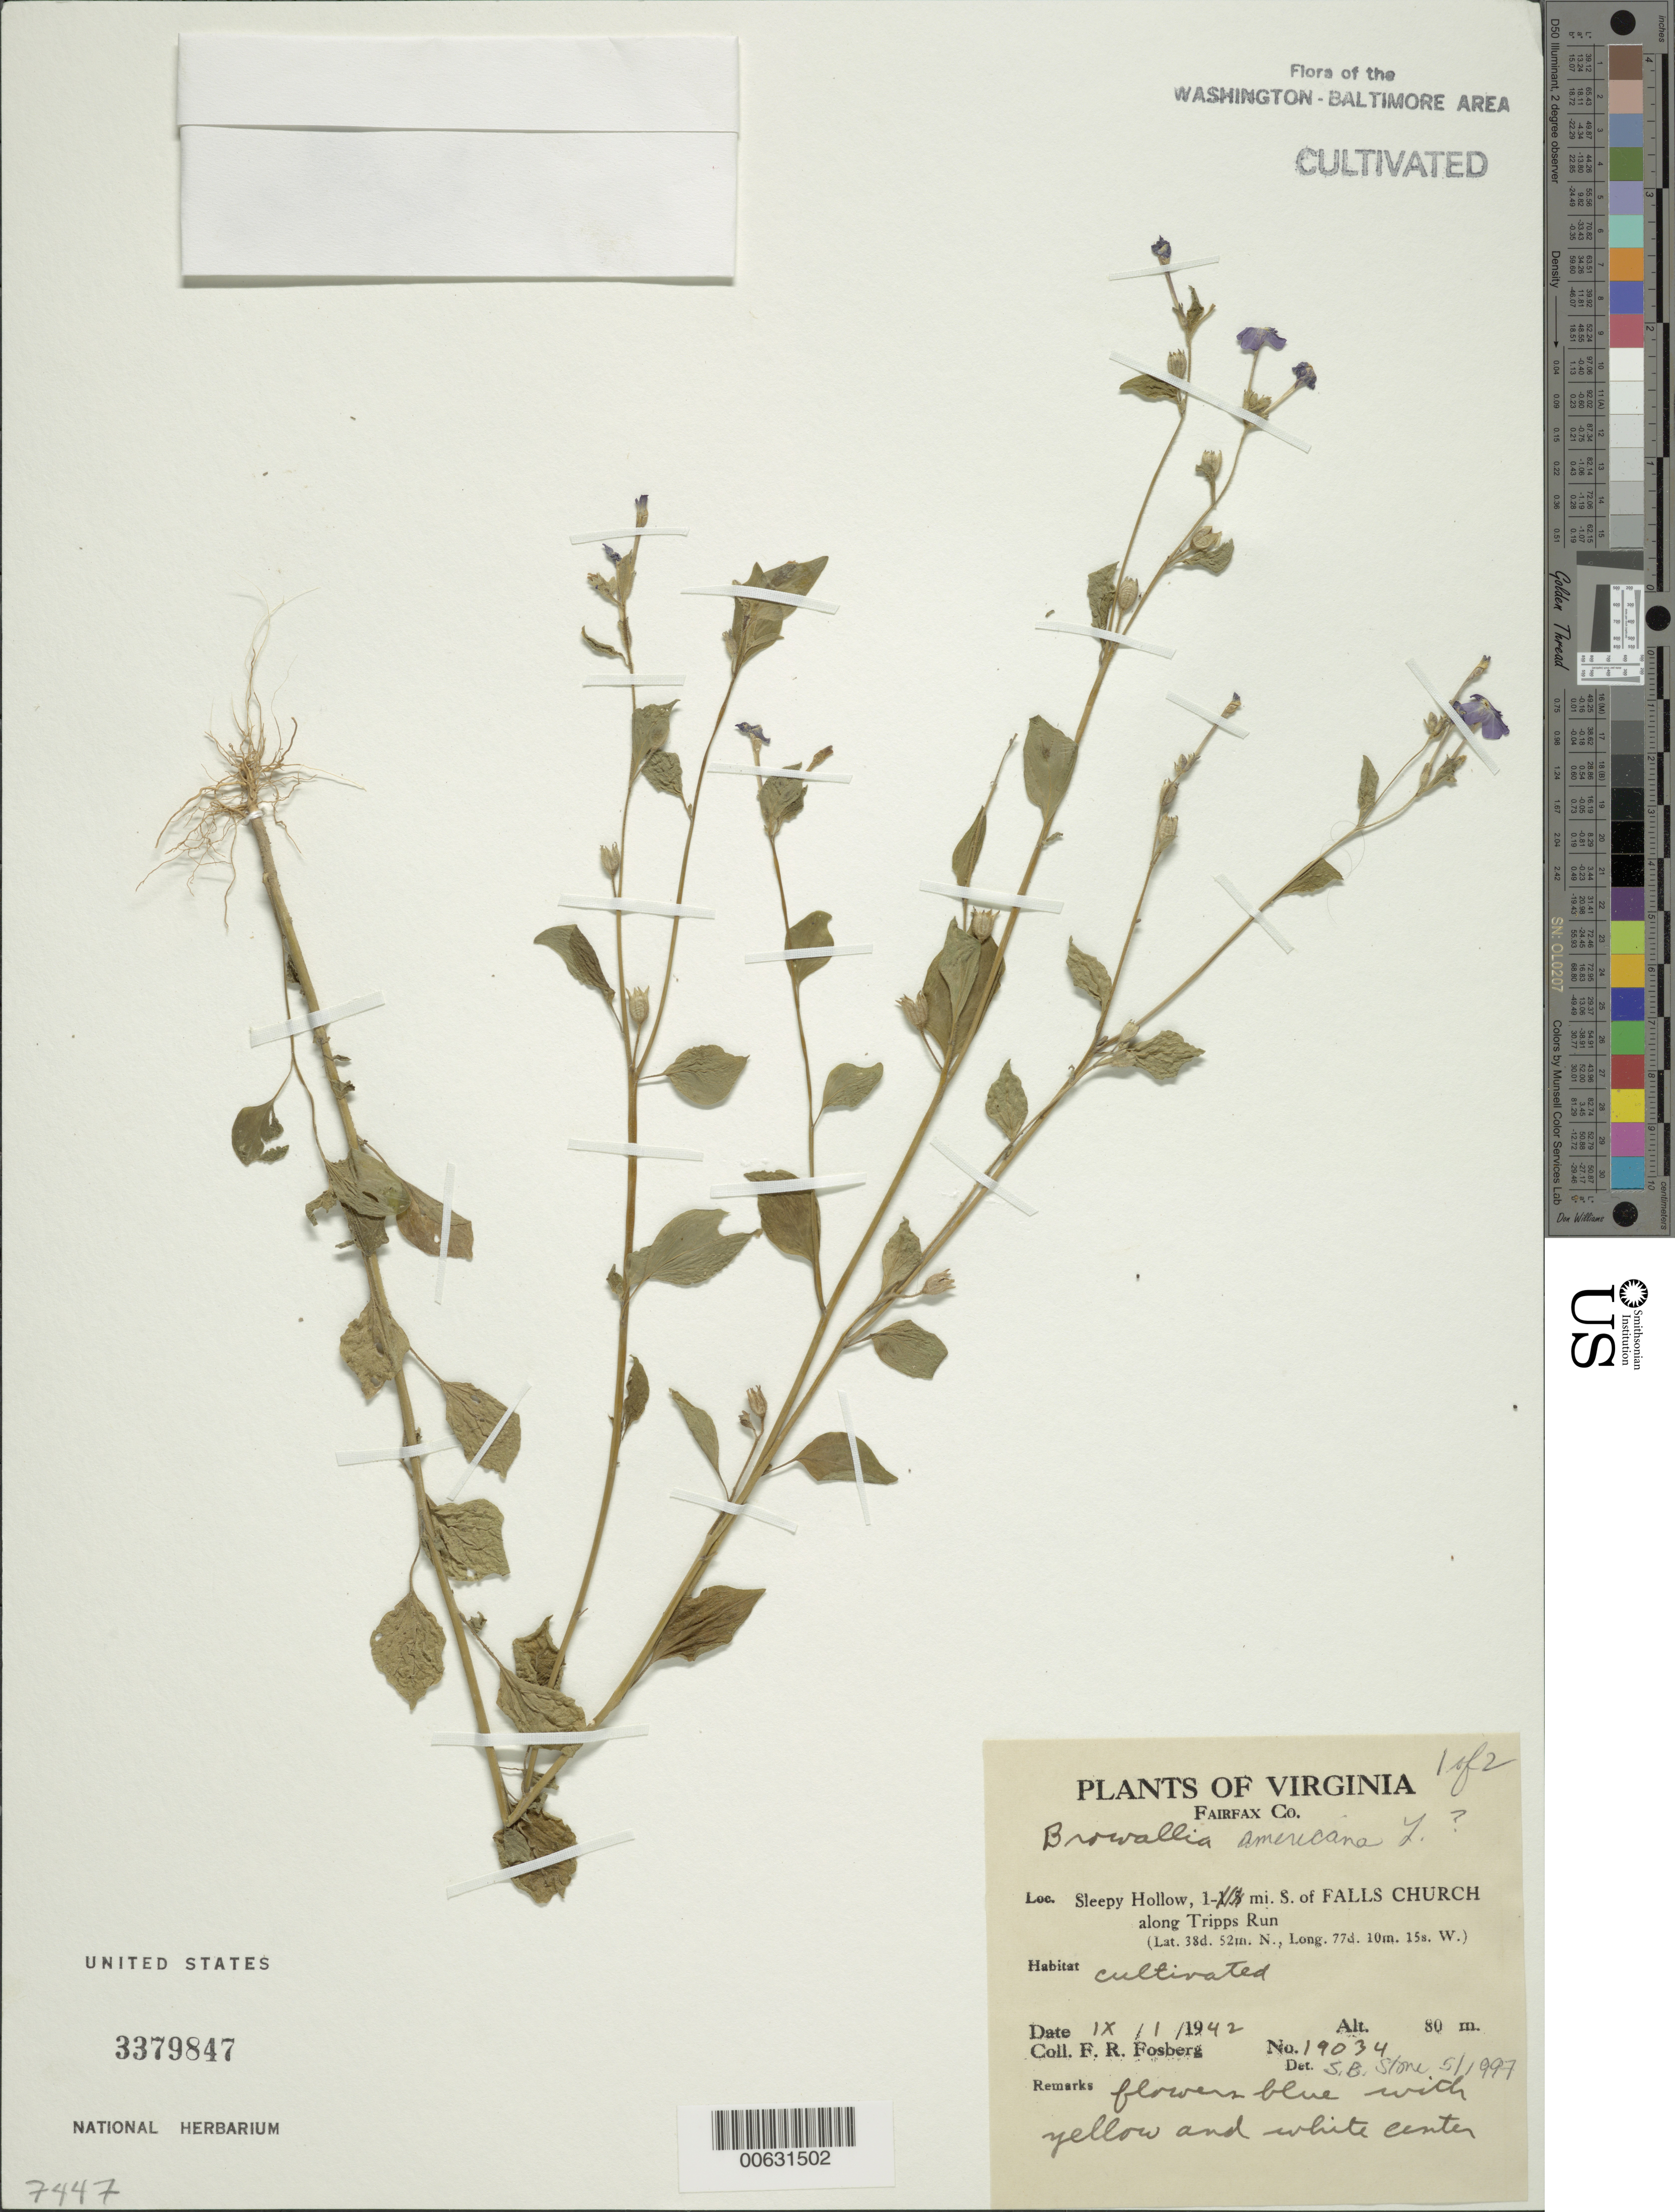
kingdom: Plantae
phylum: Tracheophyta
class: Magnoliopsida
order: Solanales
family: Solanaceae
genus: Browallia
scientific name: Browallia americana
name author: L.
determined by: Stone, S. B.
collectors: F. R. Fosberg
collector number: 19034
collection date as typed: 01 Sep 1942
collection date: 1942-09-01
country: United States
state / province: Virginia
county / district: Fairfax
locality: Sleepy Hollow, 1 mi S of Falls Church, along Tripps Run.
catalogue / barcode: US 3379847